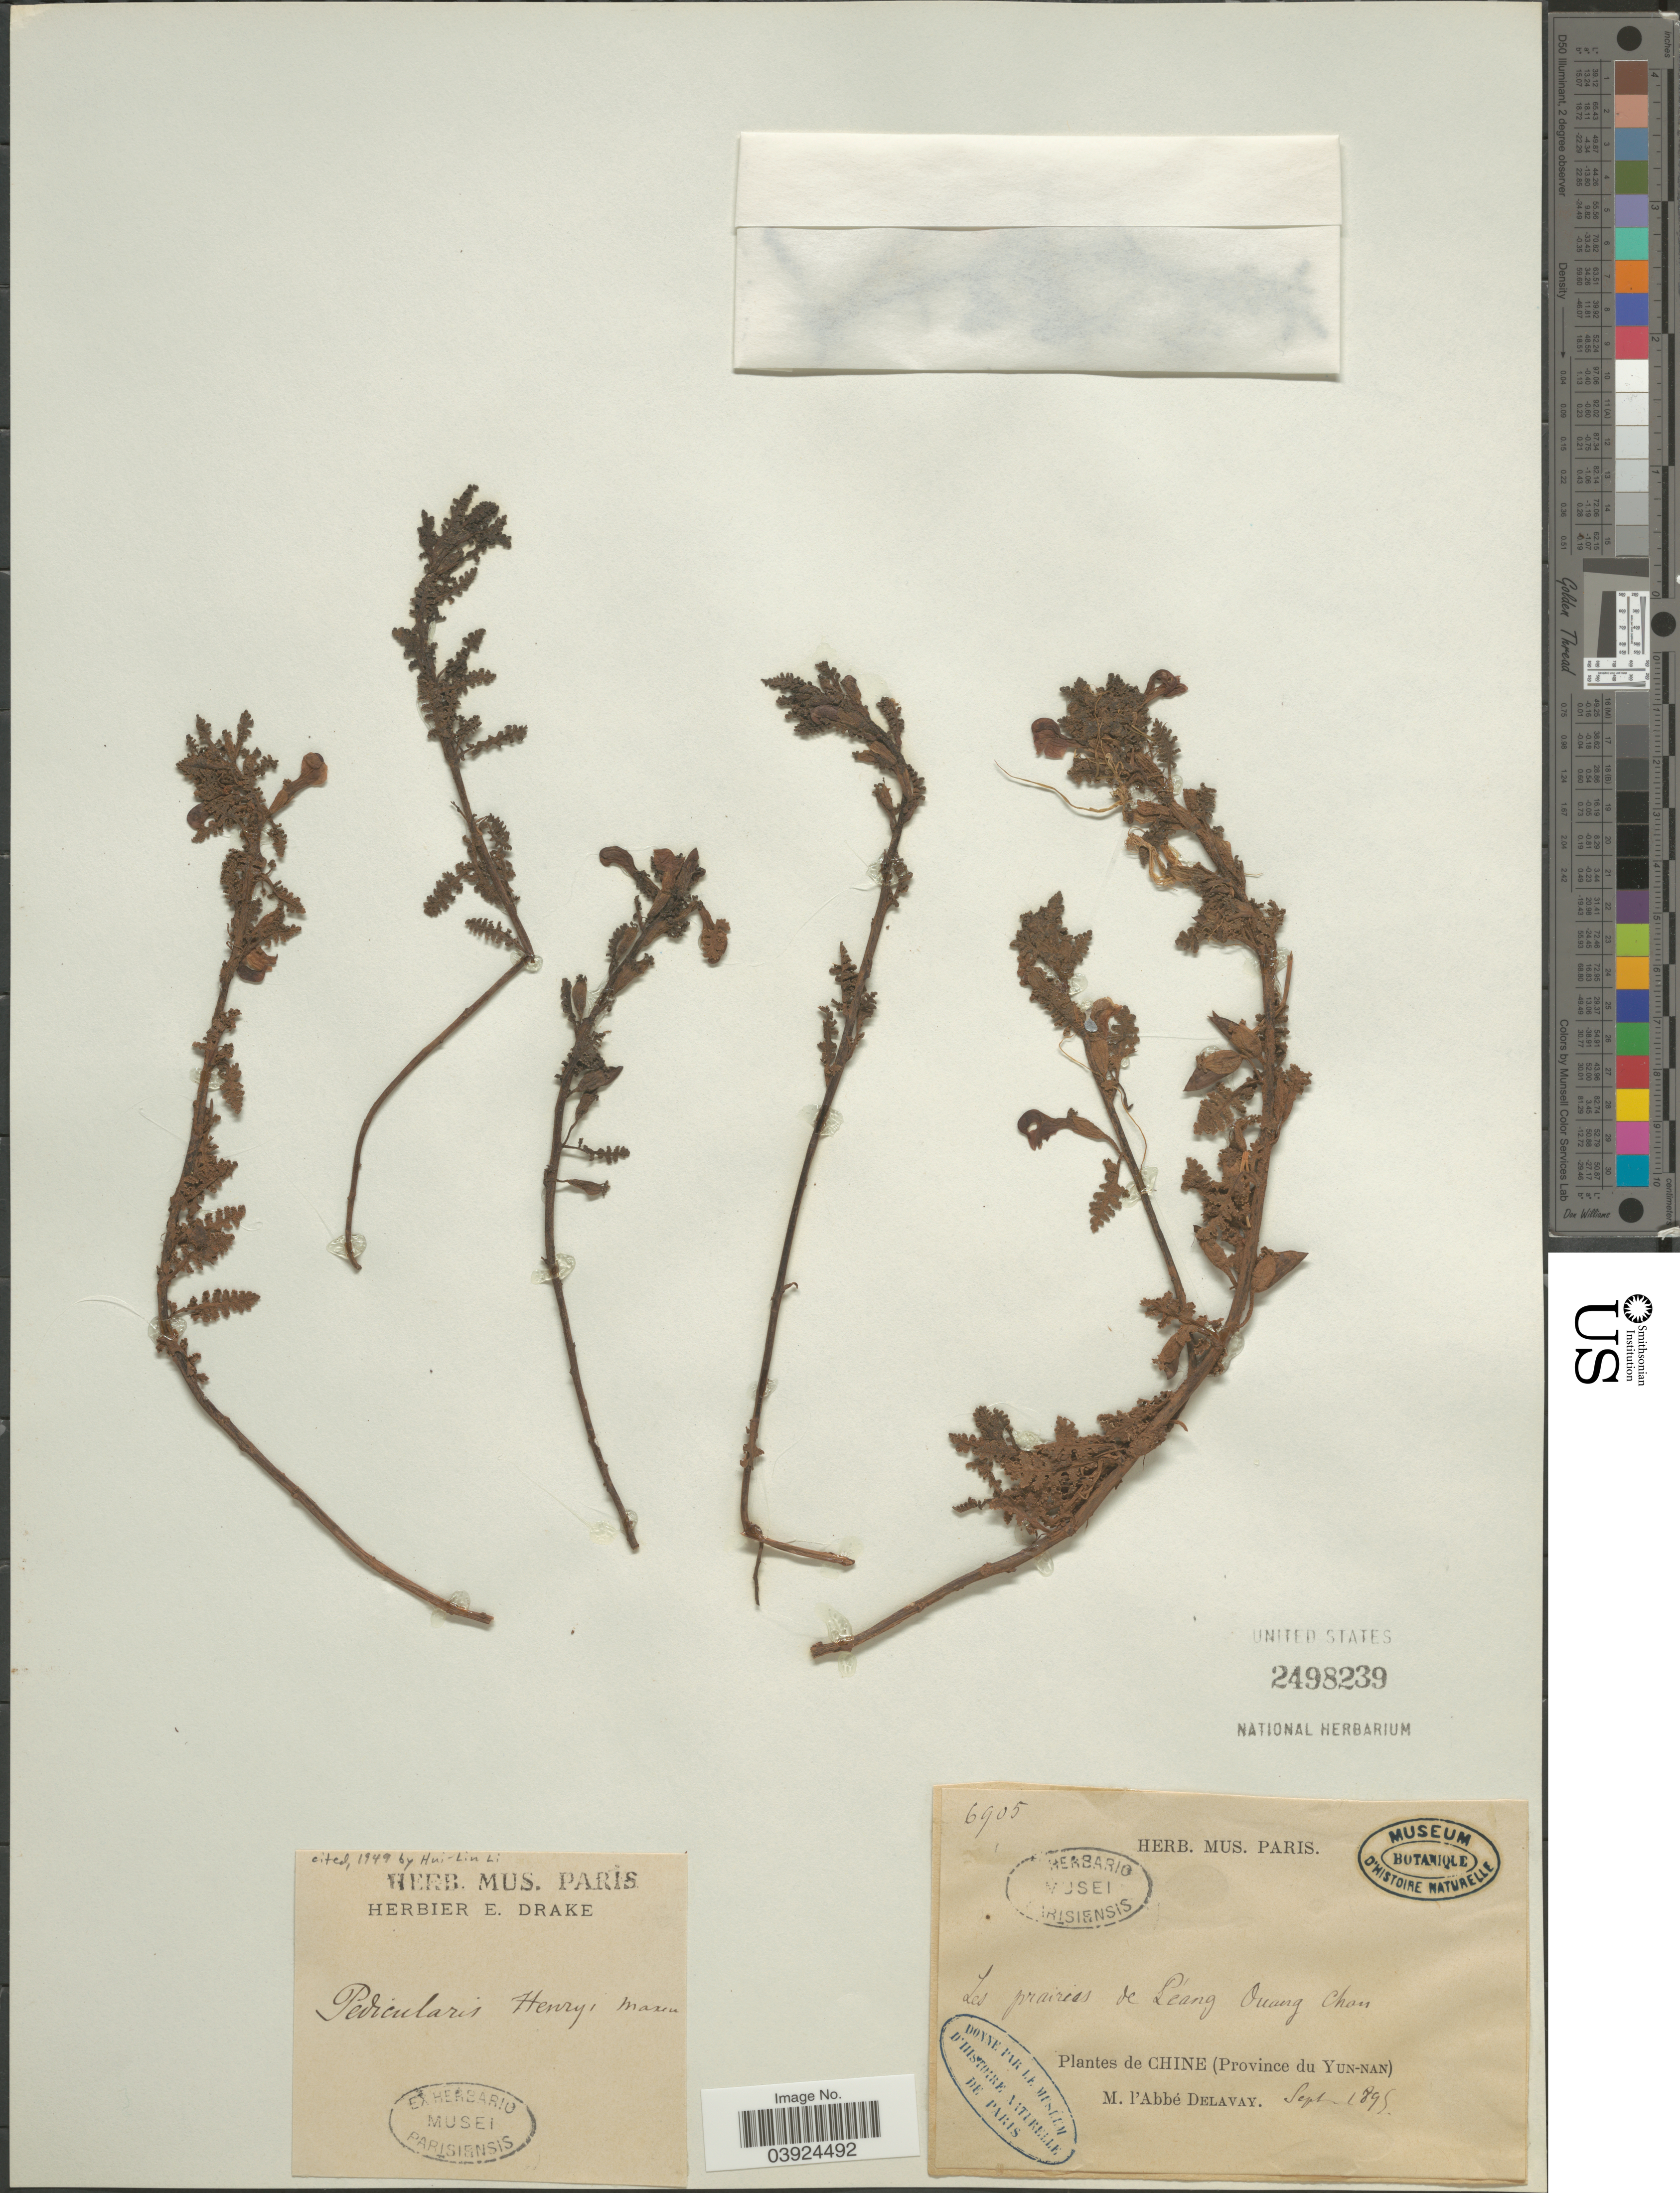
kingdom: Plantae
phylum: Tracheophyta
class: Magnoliopsida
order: Lamiales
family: Orobanchaceae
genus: Pedicularis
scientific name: Pedicularis henryi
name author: Maxim.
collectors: P. Delavay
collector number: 6905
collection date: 1895-09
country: China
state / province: Yunnan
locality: Les prairies de L'eang Ouang Chon.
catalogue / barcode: US 2498239